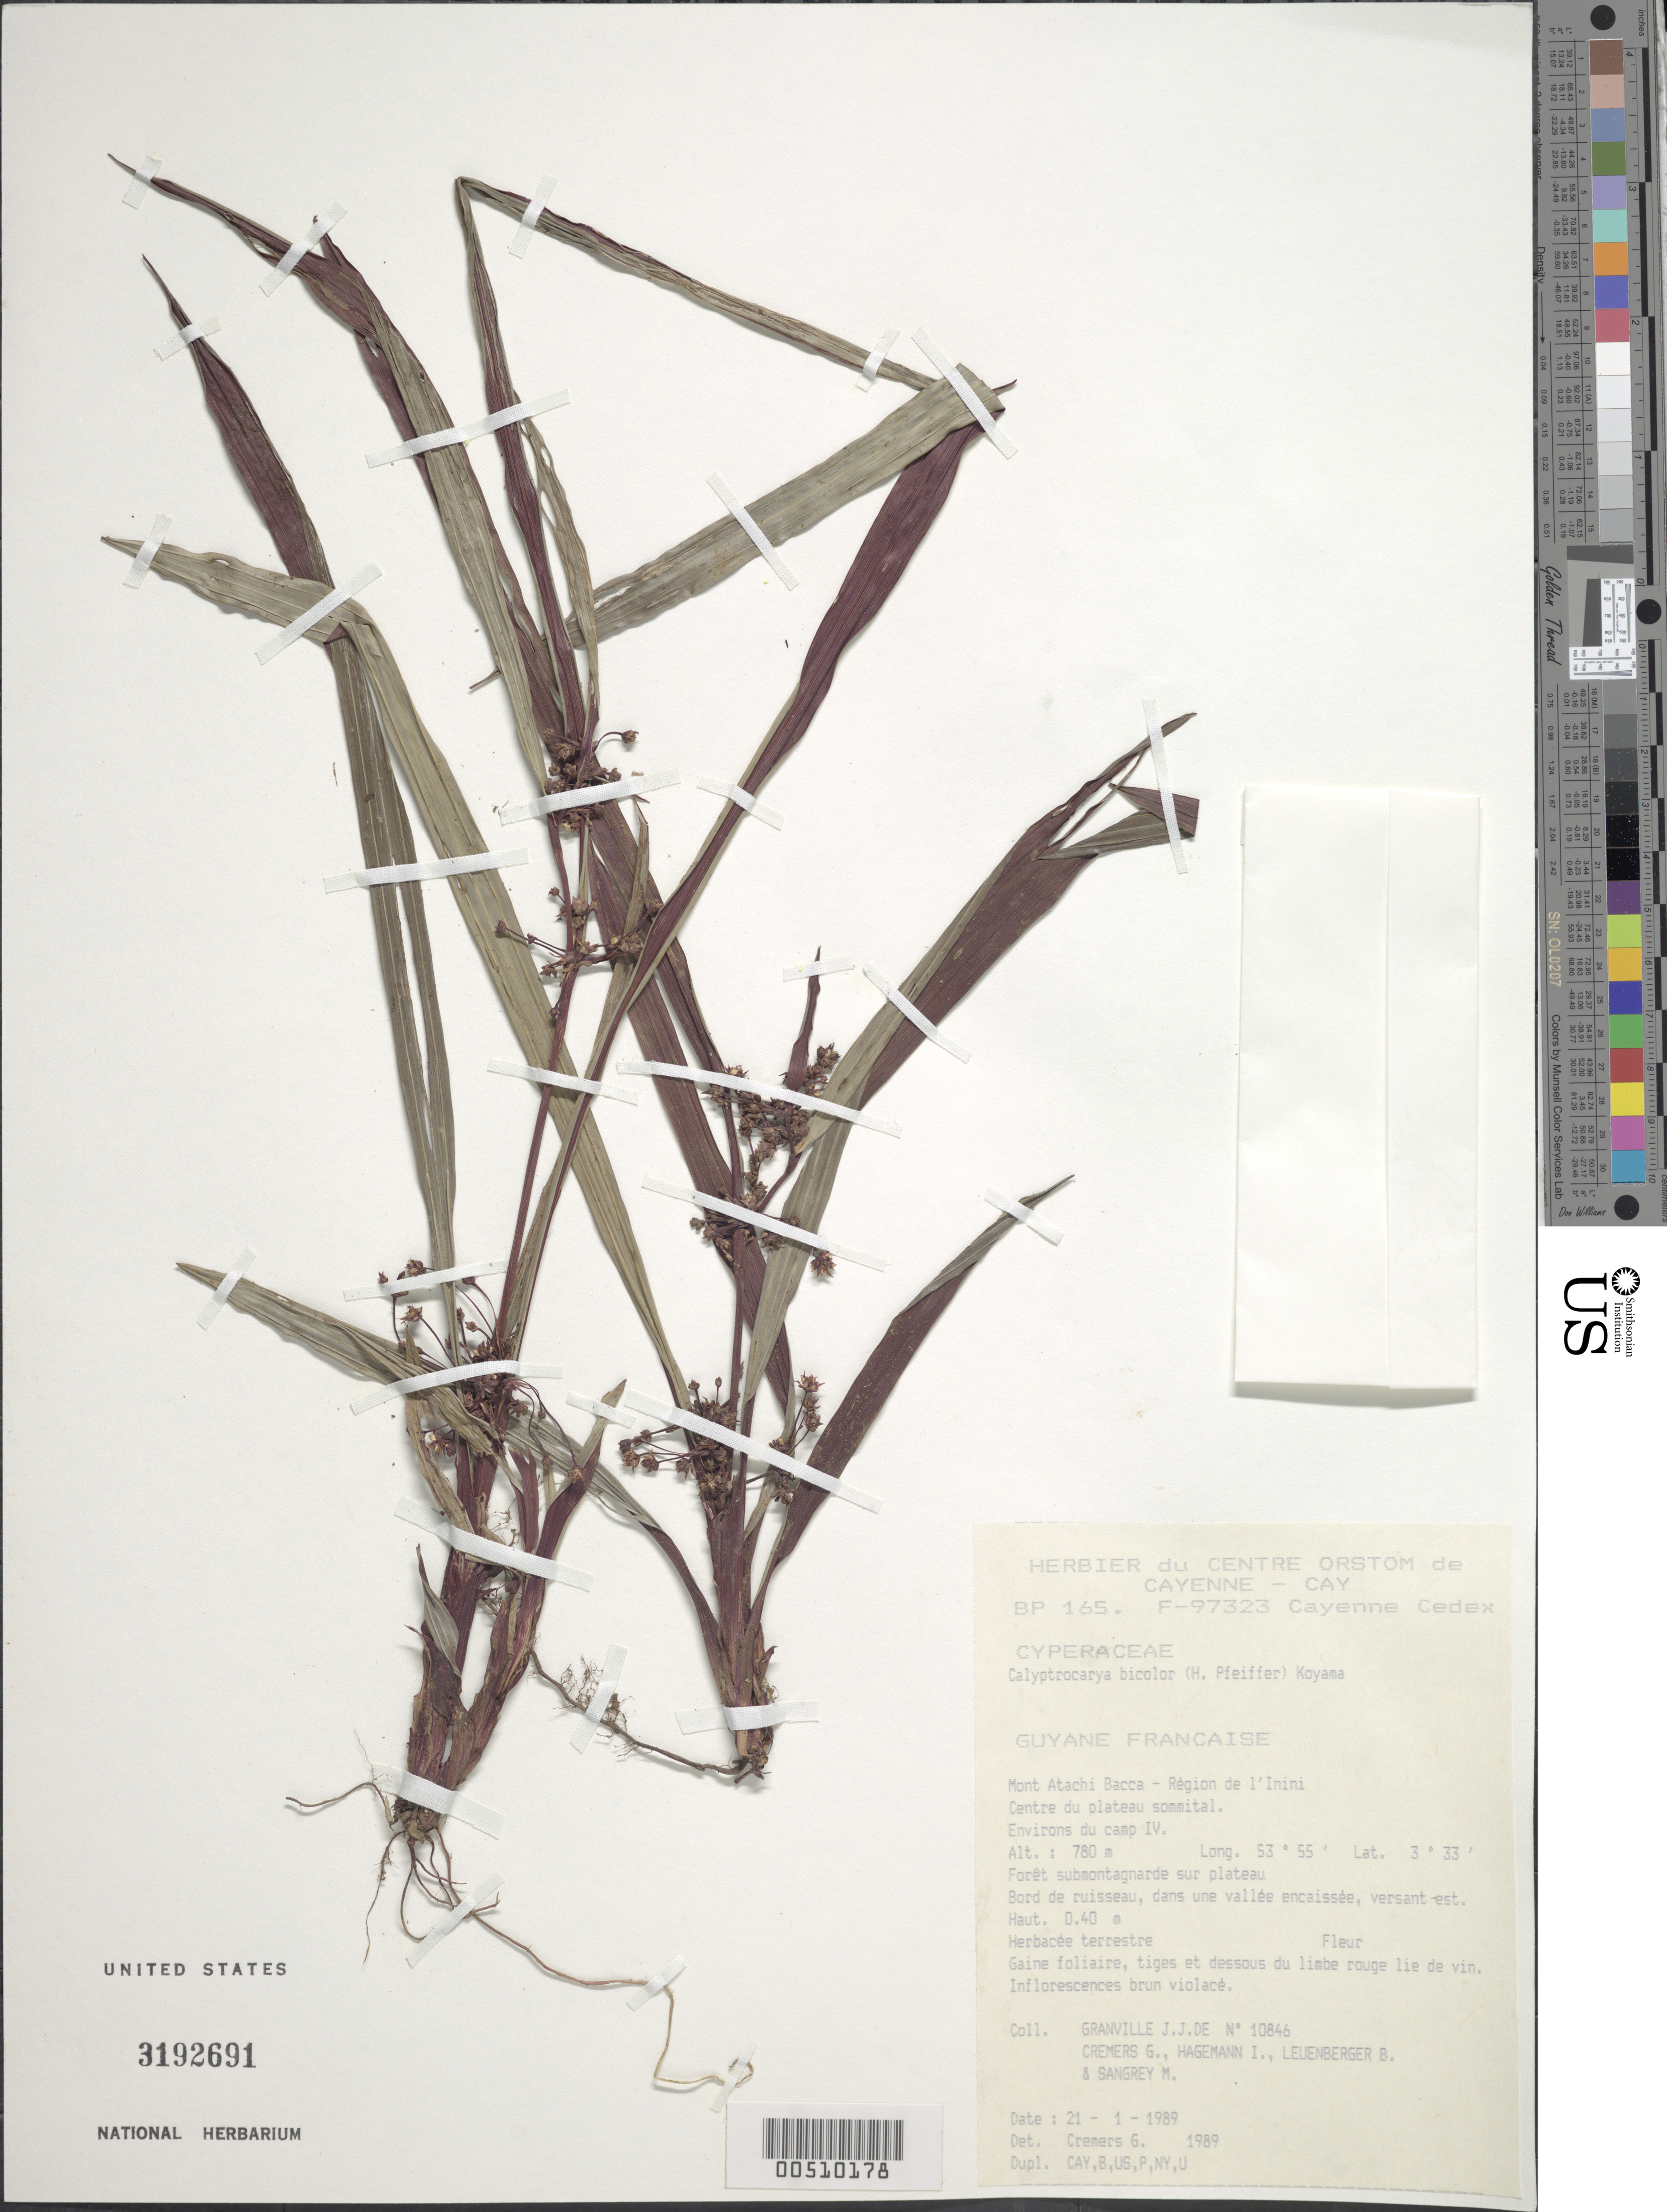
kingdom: Plantae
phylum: Tracheophyta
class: Liliopsida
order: Poales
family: Cyperaceae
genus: Calyptrocarya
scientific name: Calyptrocarya bicolor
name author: (H. Pfeiff.) T. Koyama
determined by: Cremers, Georges A.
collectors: J.-J. de Granville, G. Cremers, I. Hagemann & B. Leuenberger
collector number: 10846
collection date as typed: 21 Jan 1989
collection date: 1989-01-21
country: French Guiana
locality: Mont Atachi Bacca - Région de l'Inini; centre du plateau sommital, camp 4.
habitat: Foret submontagnarde sur plateau; bord de ruisseau, dans une vallee encaissee, versant est.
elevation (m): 780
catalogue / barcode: US 3192691